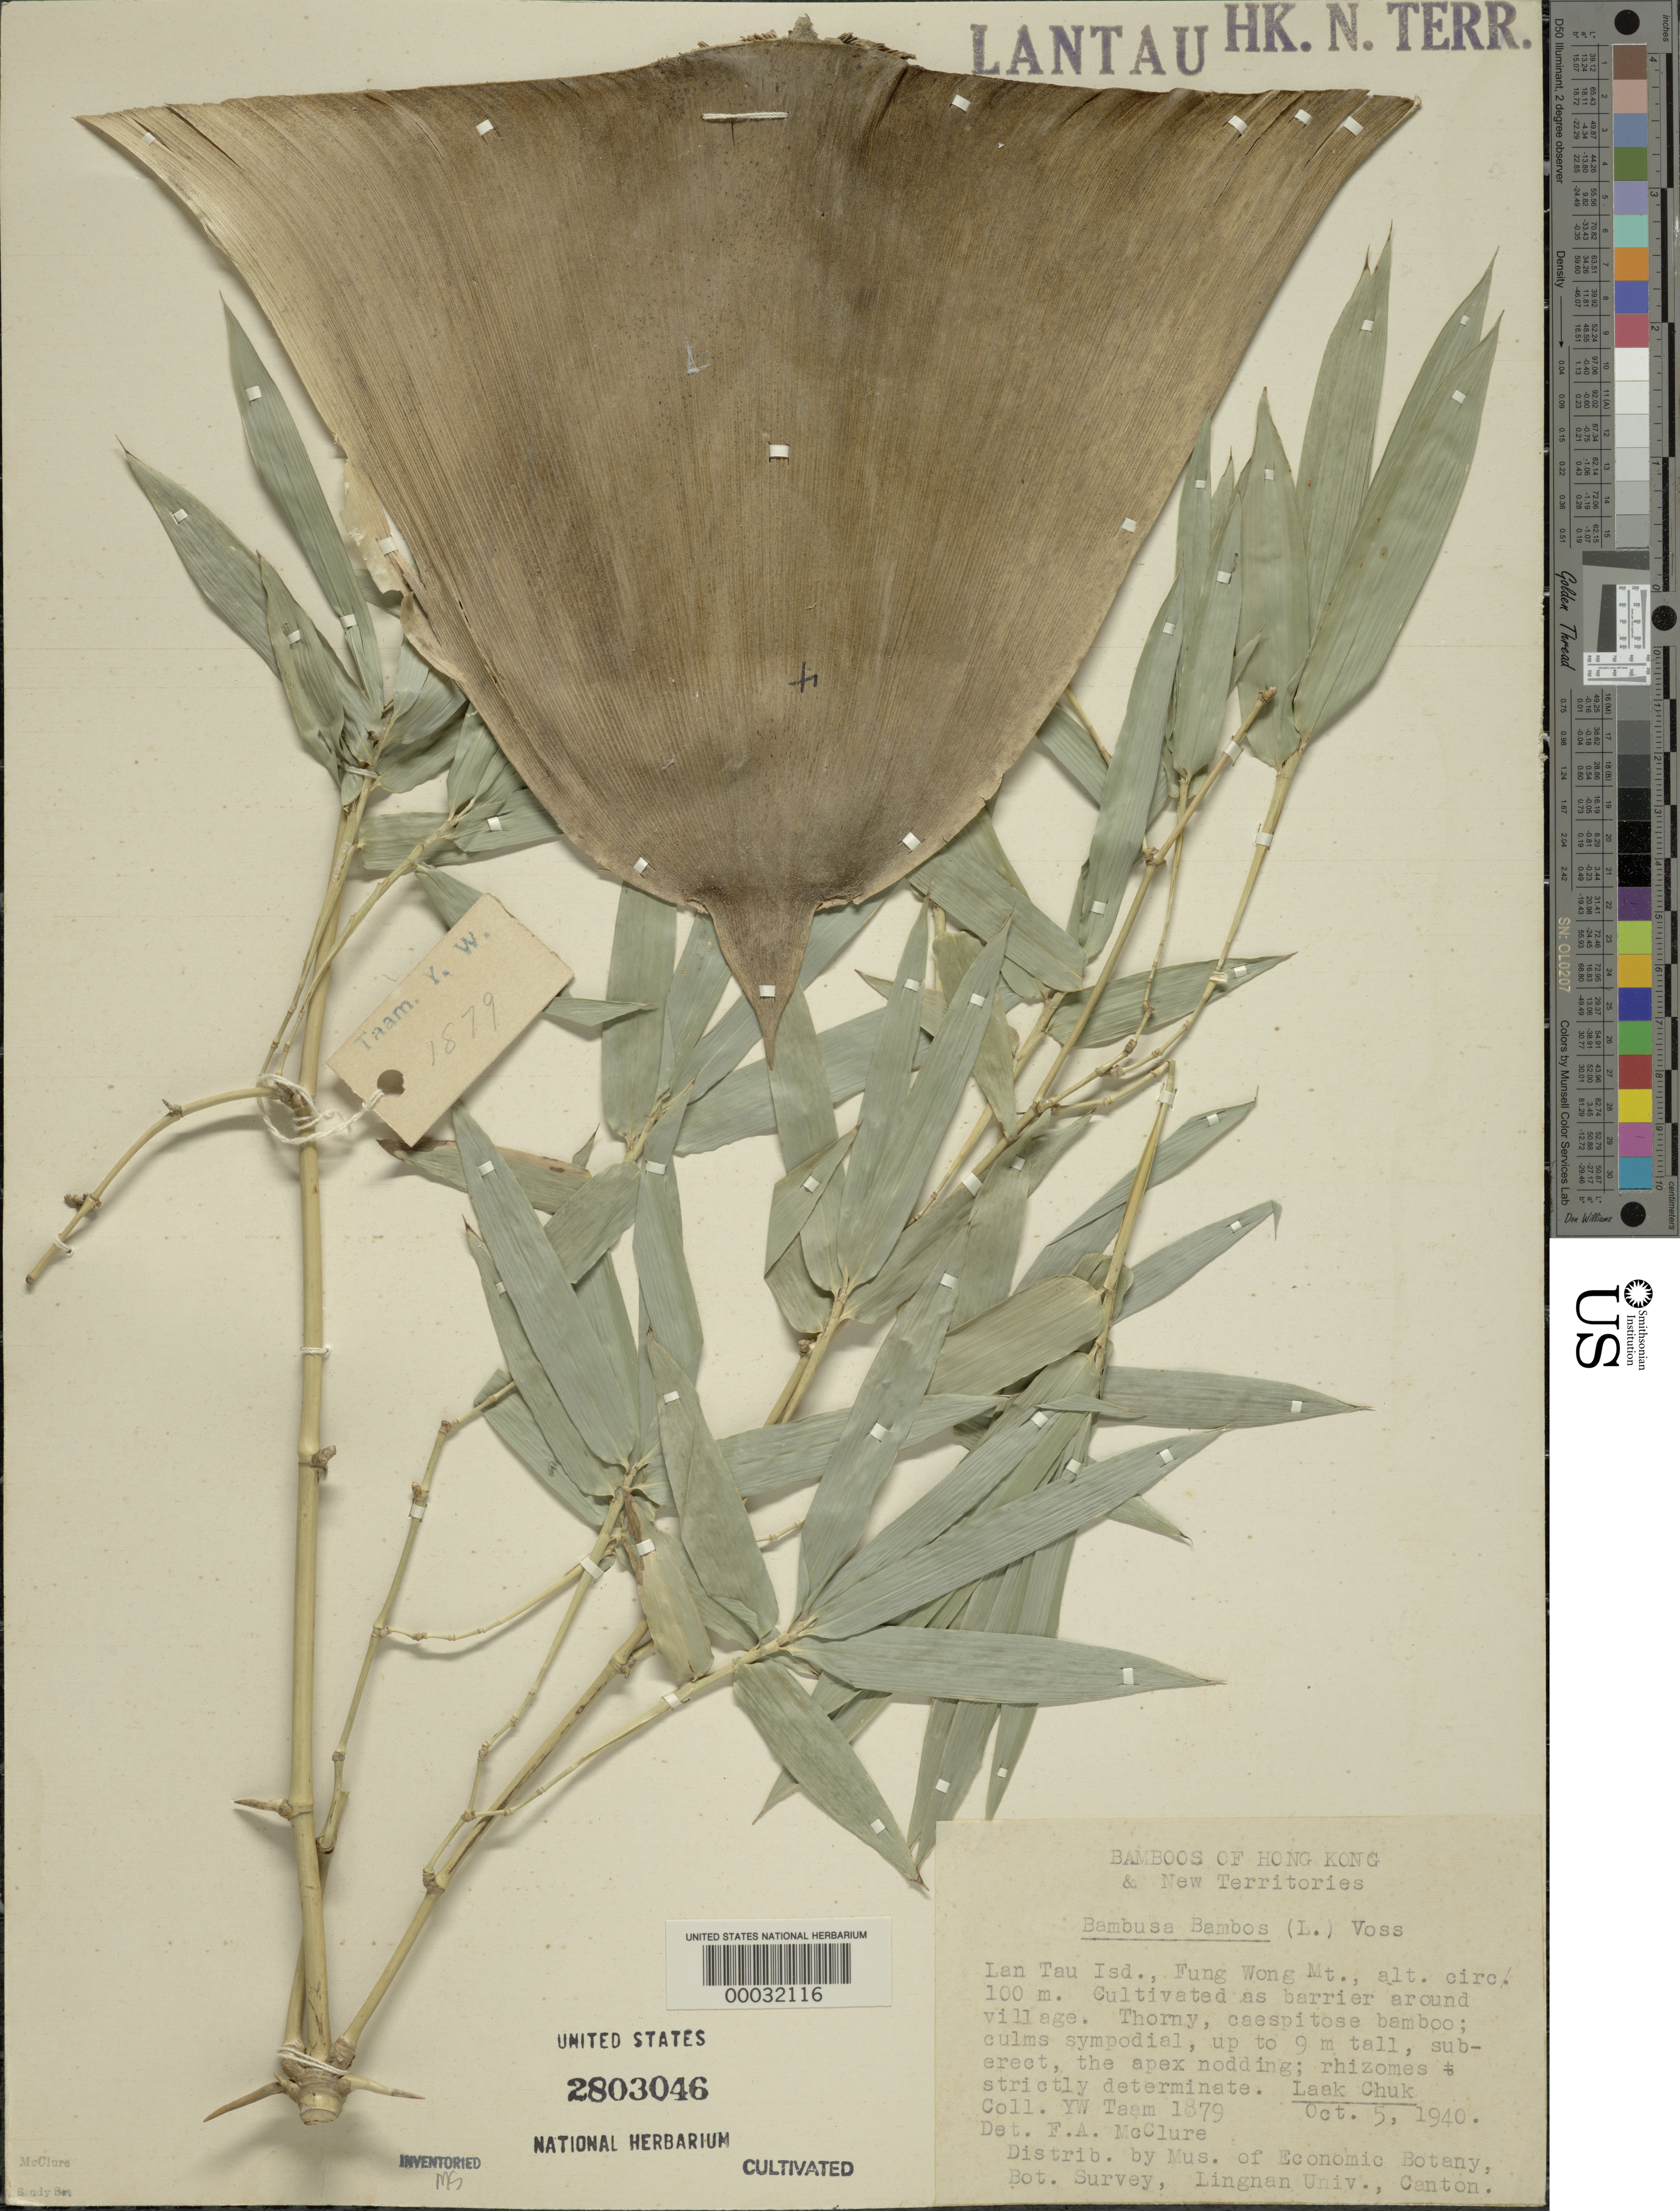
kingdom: Plantae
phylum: Tracheophyta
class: Liliopsida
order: Poales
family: Poaceae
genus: Bambusa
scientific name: Bambusa bambos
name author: (L.) Voss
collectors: Y. W. Taam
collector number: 1879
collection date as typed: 05 Oct 1940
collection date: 1940-10-05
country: China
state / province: Hong Kong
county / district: New Territories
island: Lan Tao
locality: Fung wong mt.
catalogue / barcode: US 2803046